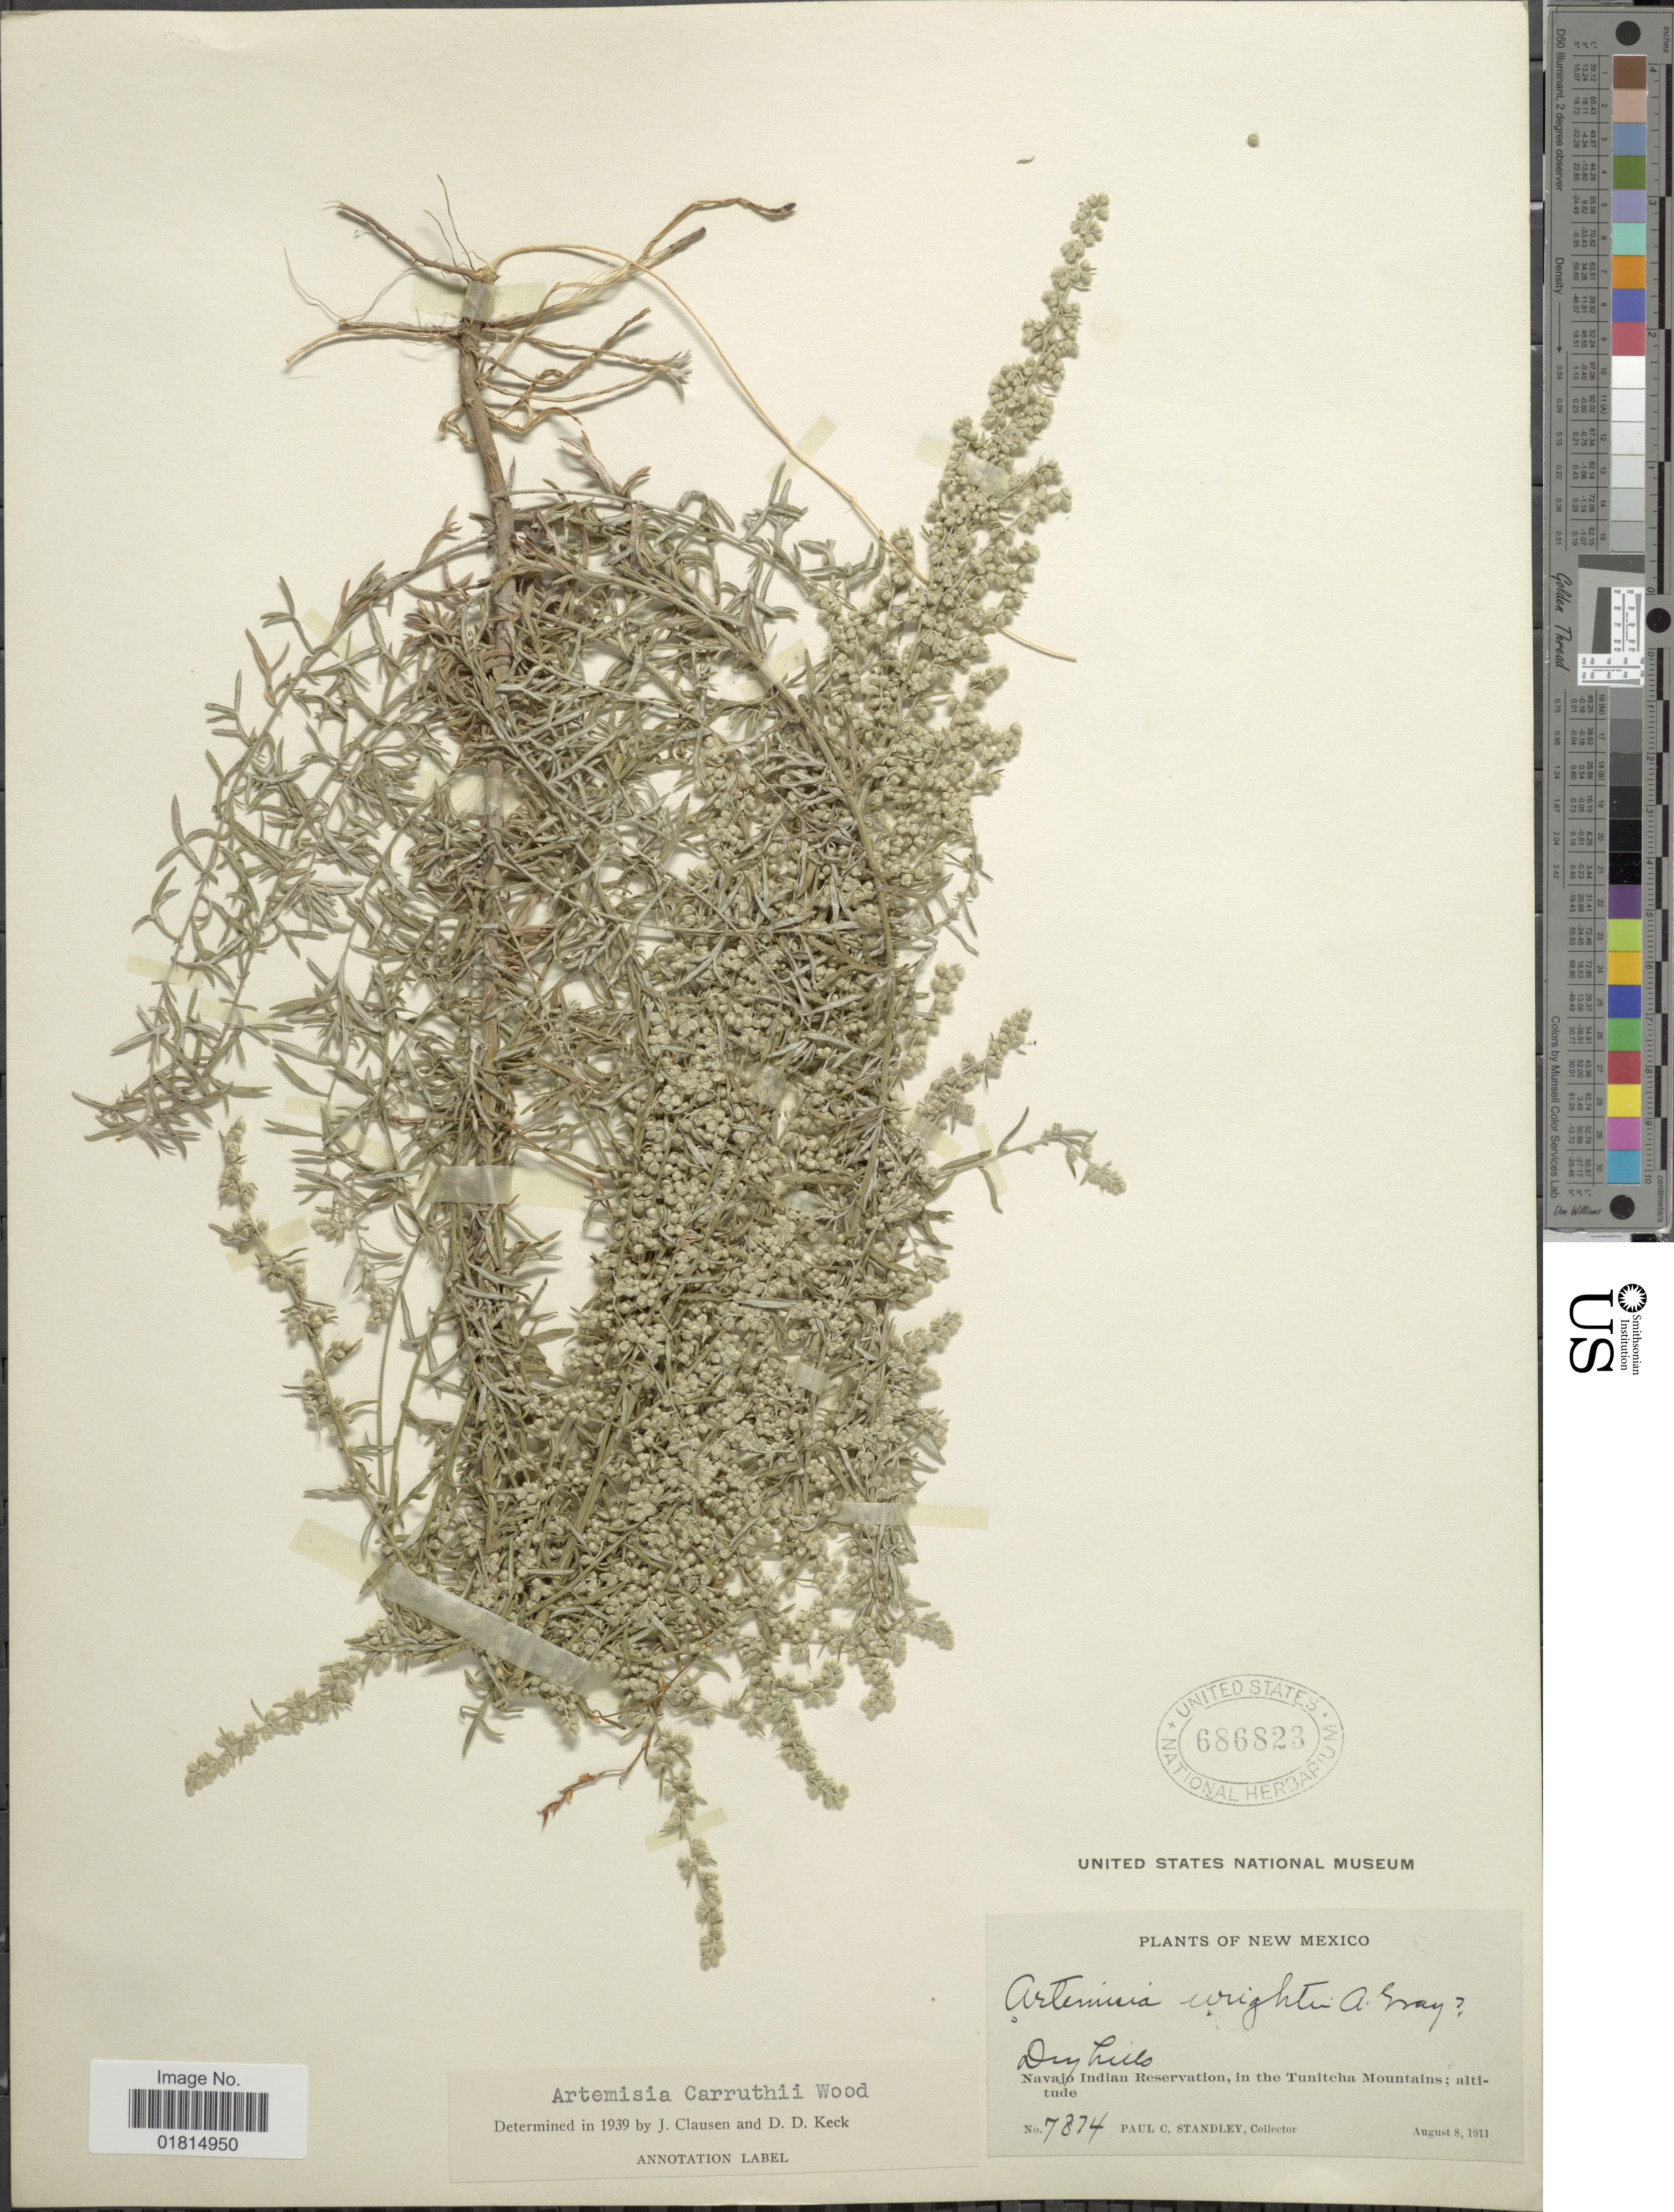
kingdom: Plantae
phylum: Tracheophyta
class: Magnoliopsida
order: Asterales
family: Asteraceae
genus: Artemisia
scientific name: Artemisia carruthii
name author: Alph. Wood ex Carruth.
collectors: P. C. Standley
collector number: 7874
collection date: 1911-08-08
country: United States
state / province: New Mexico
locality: Dry hills. Navajo Indian Reservation, in the Tunitcha Mountains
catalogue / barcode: US 686823